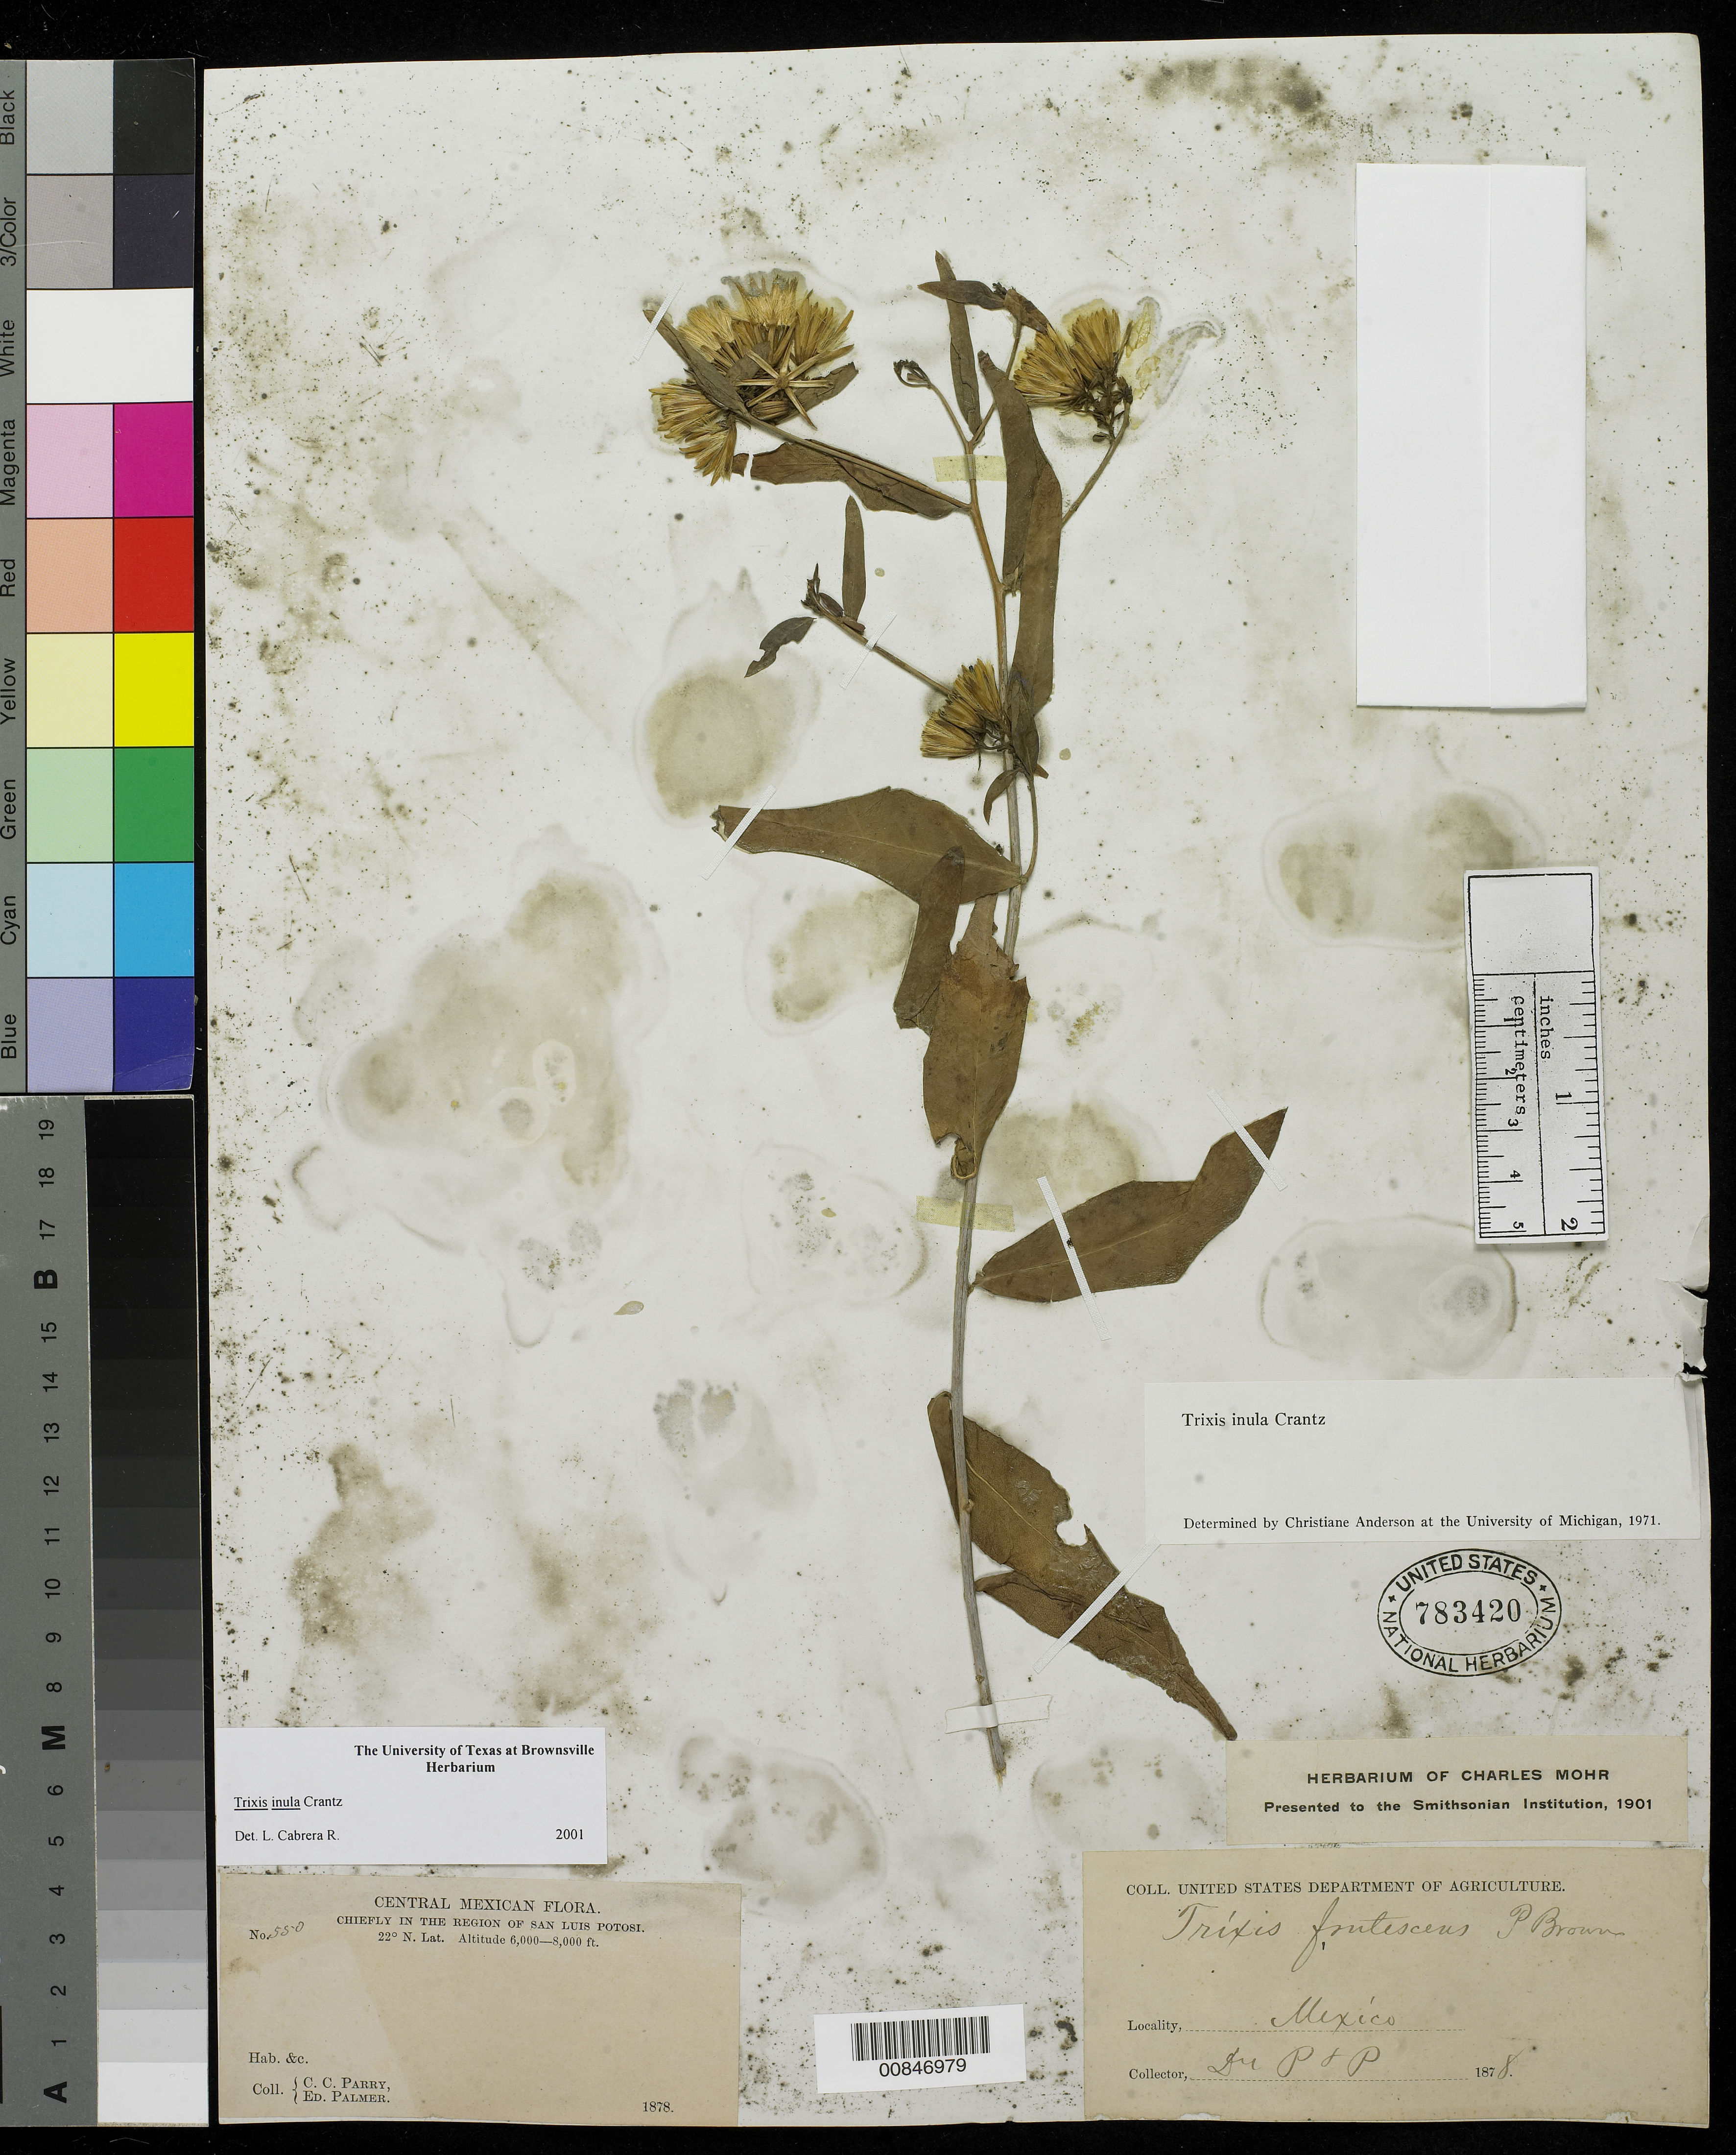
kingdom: Plantae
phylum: Tracheophyta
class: Magnoliopsida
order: Asterales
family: Asteraceae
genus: Trixis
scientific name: Trixis inula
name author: Crantz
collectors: C. C. Parry & E. Palmer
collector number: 550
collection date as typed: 1878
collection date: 1878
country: Mexico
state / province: San Luis Potosí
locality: Chiefly in the region of San Luis Potosí.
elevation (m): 1829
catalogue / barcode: US 783420